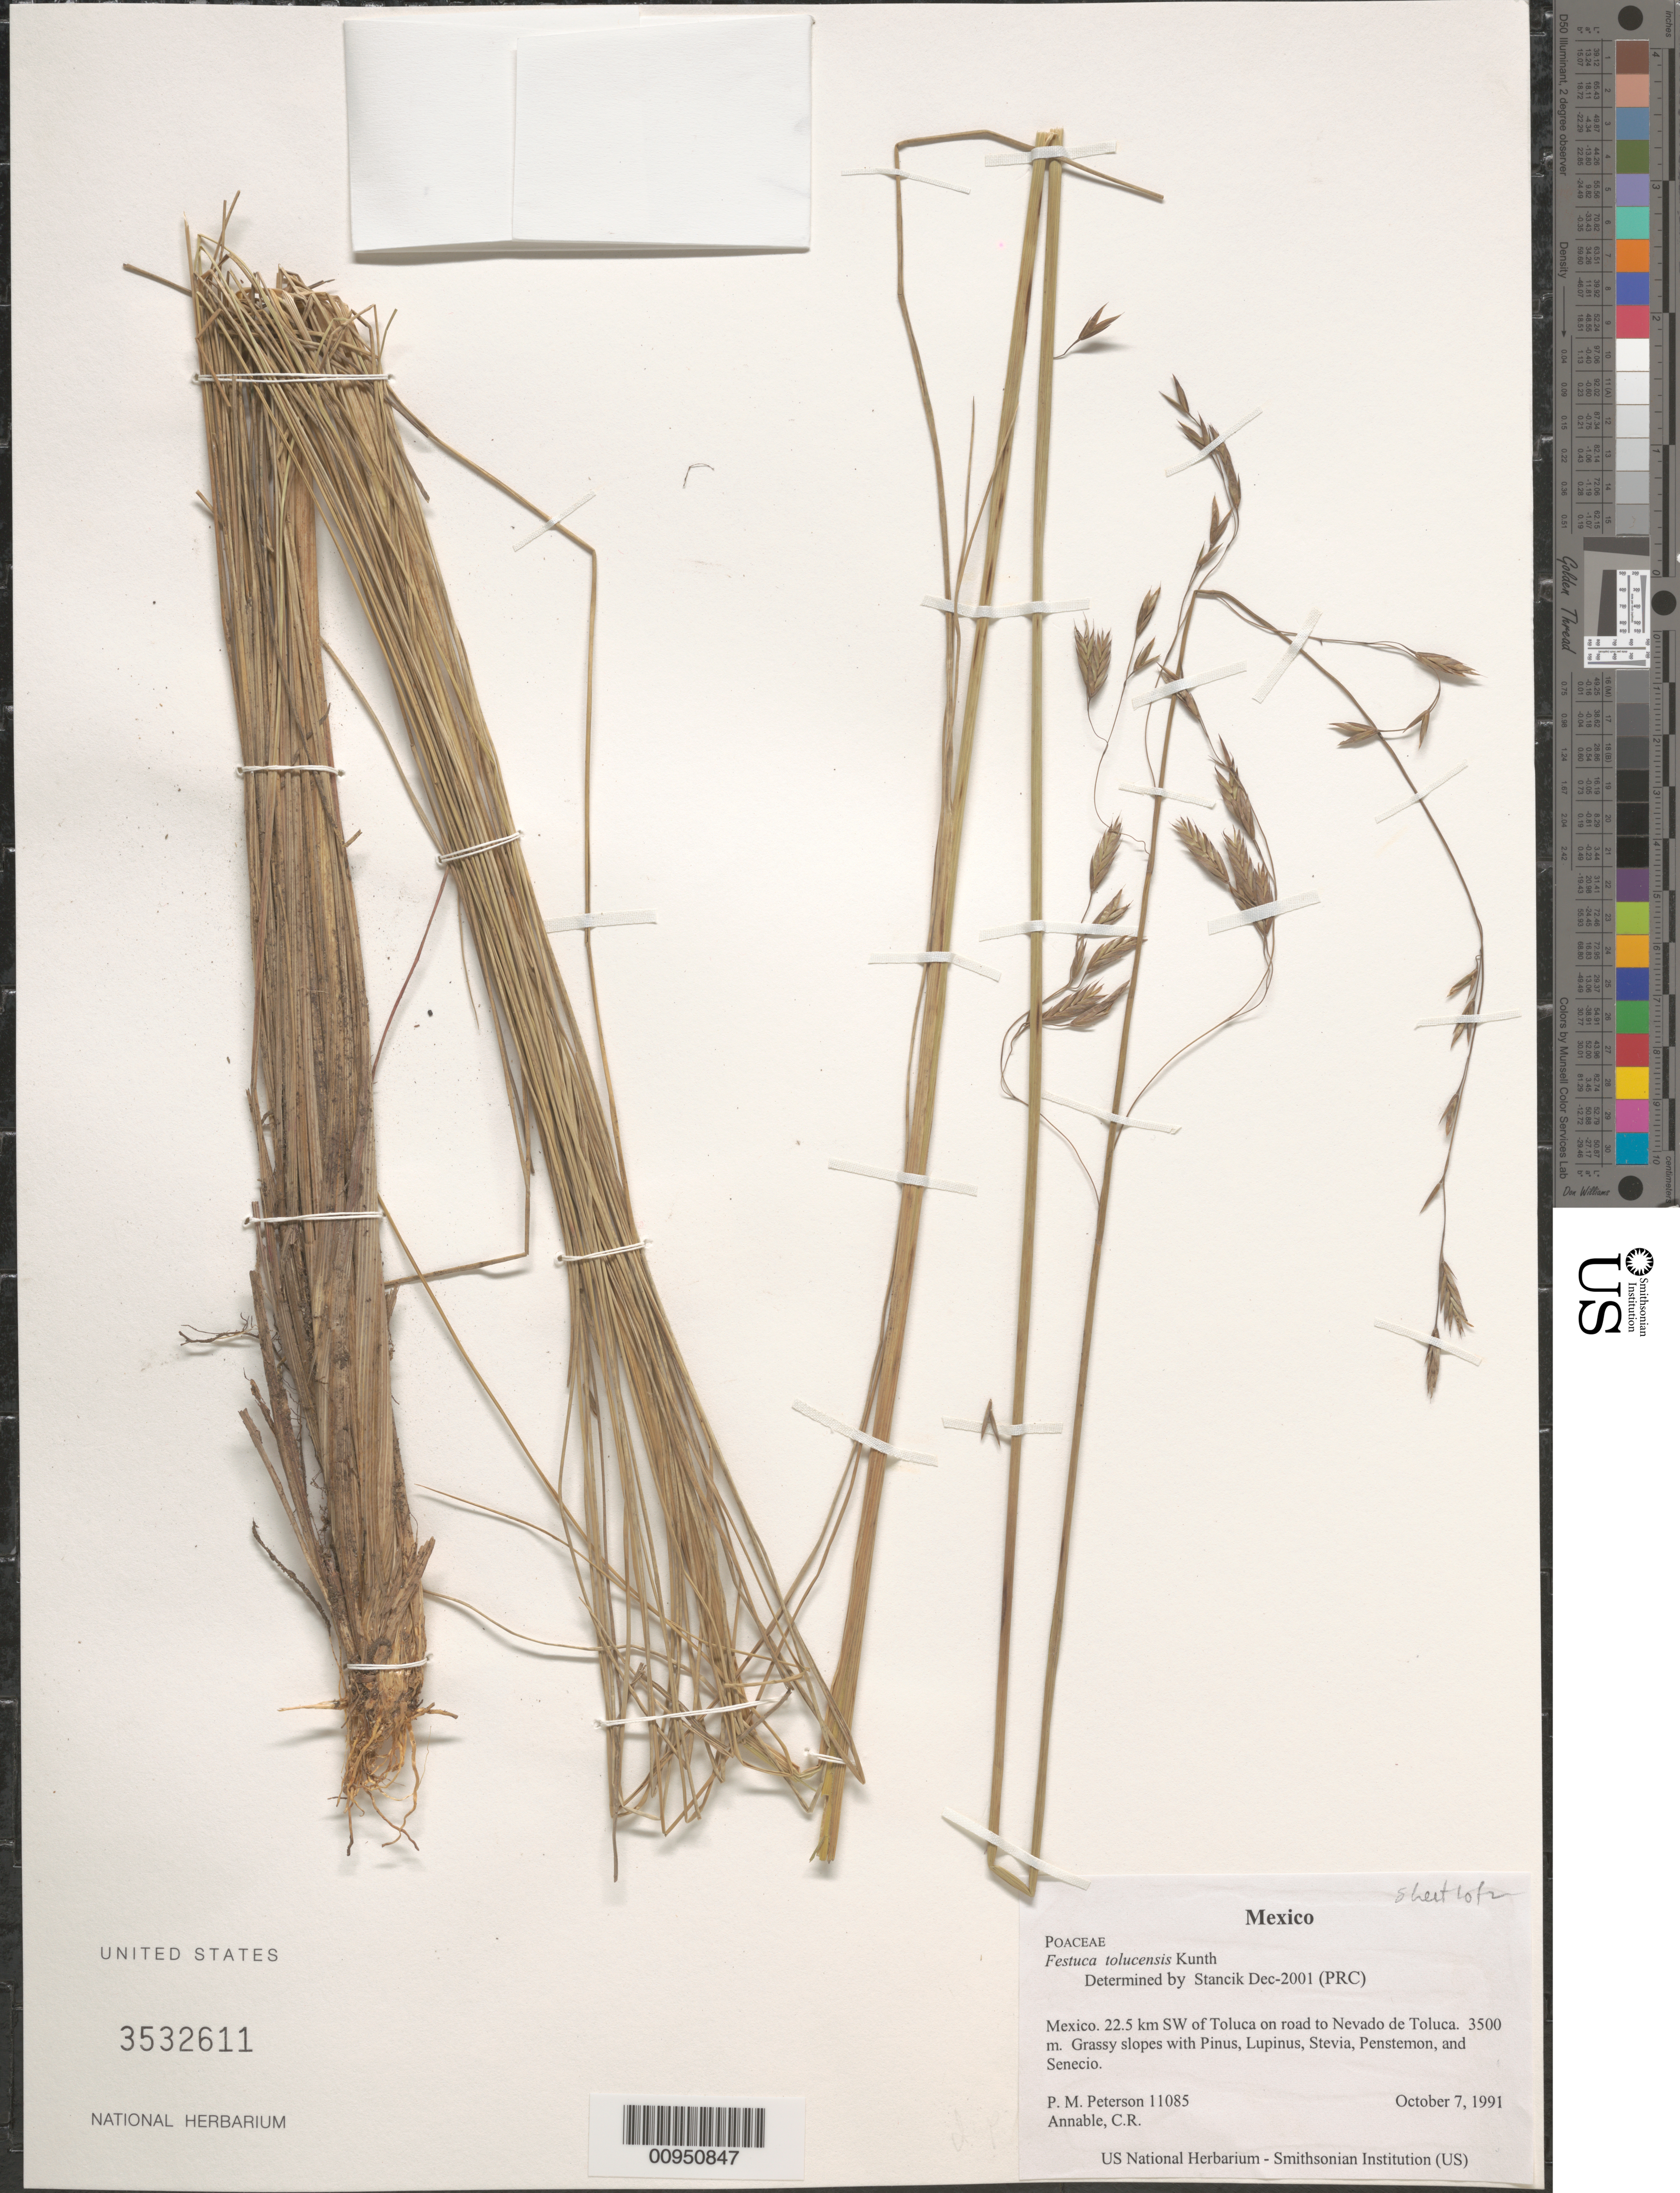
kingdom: Plantae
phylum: Tracheophyta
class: Liliopsida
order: Poales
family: Poaceae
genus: Festuca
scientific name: Festuca tolucensis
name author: Kunth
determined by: Stancik, D.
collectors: P. M. Peterson & C. R. Annable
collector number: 11085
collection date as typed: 07 Oct 1991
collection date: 1991-10-07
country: Mexico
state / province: México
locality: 22.5 km SW of Toluca on road to Nevado de Toluca.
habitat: Grassy slopes with Pinus, Lupinus, Stevia, Penstemon, and Senecio.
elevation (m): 3500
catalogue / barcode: US 3532611